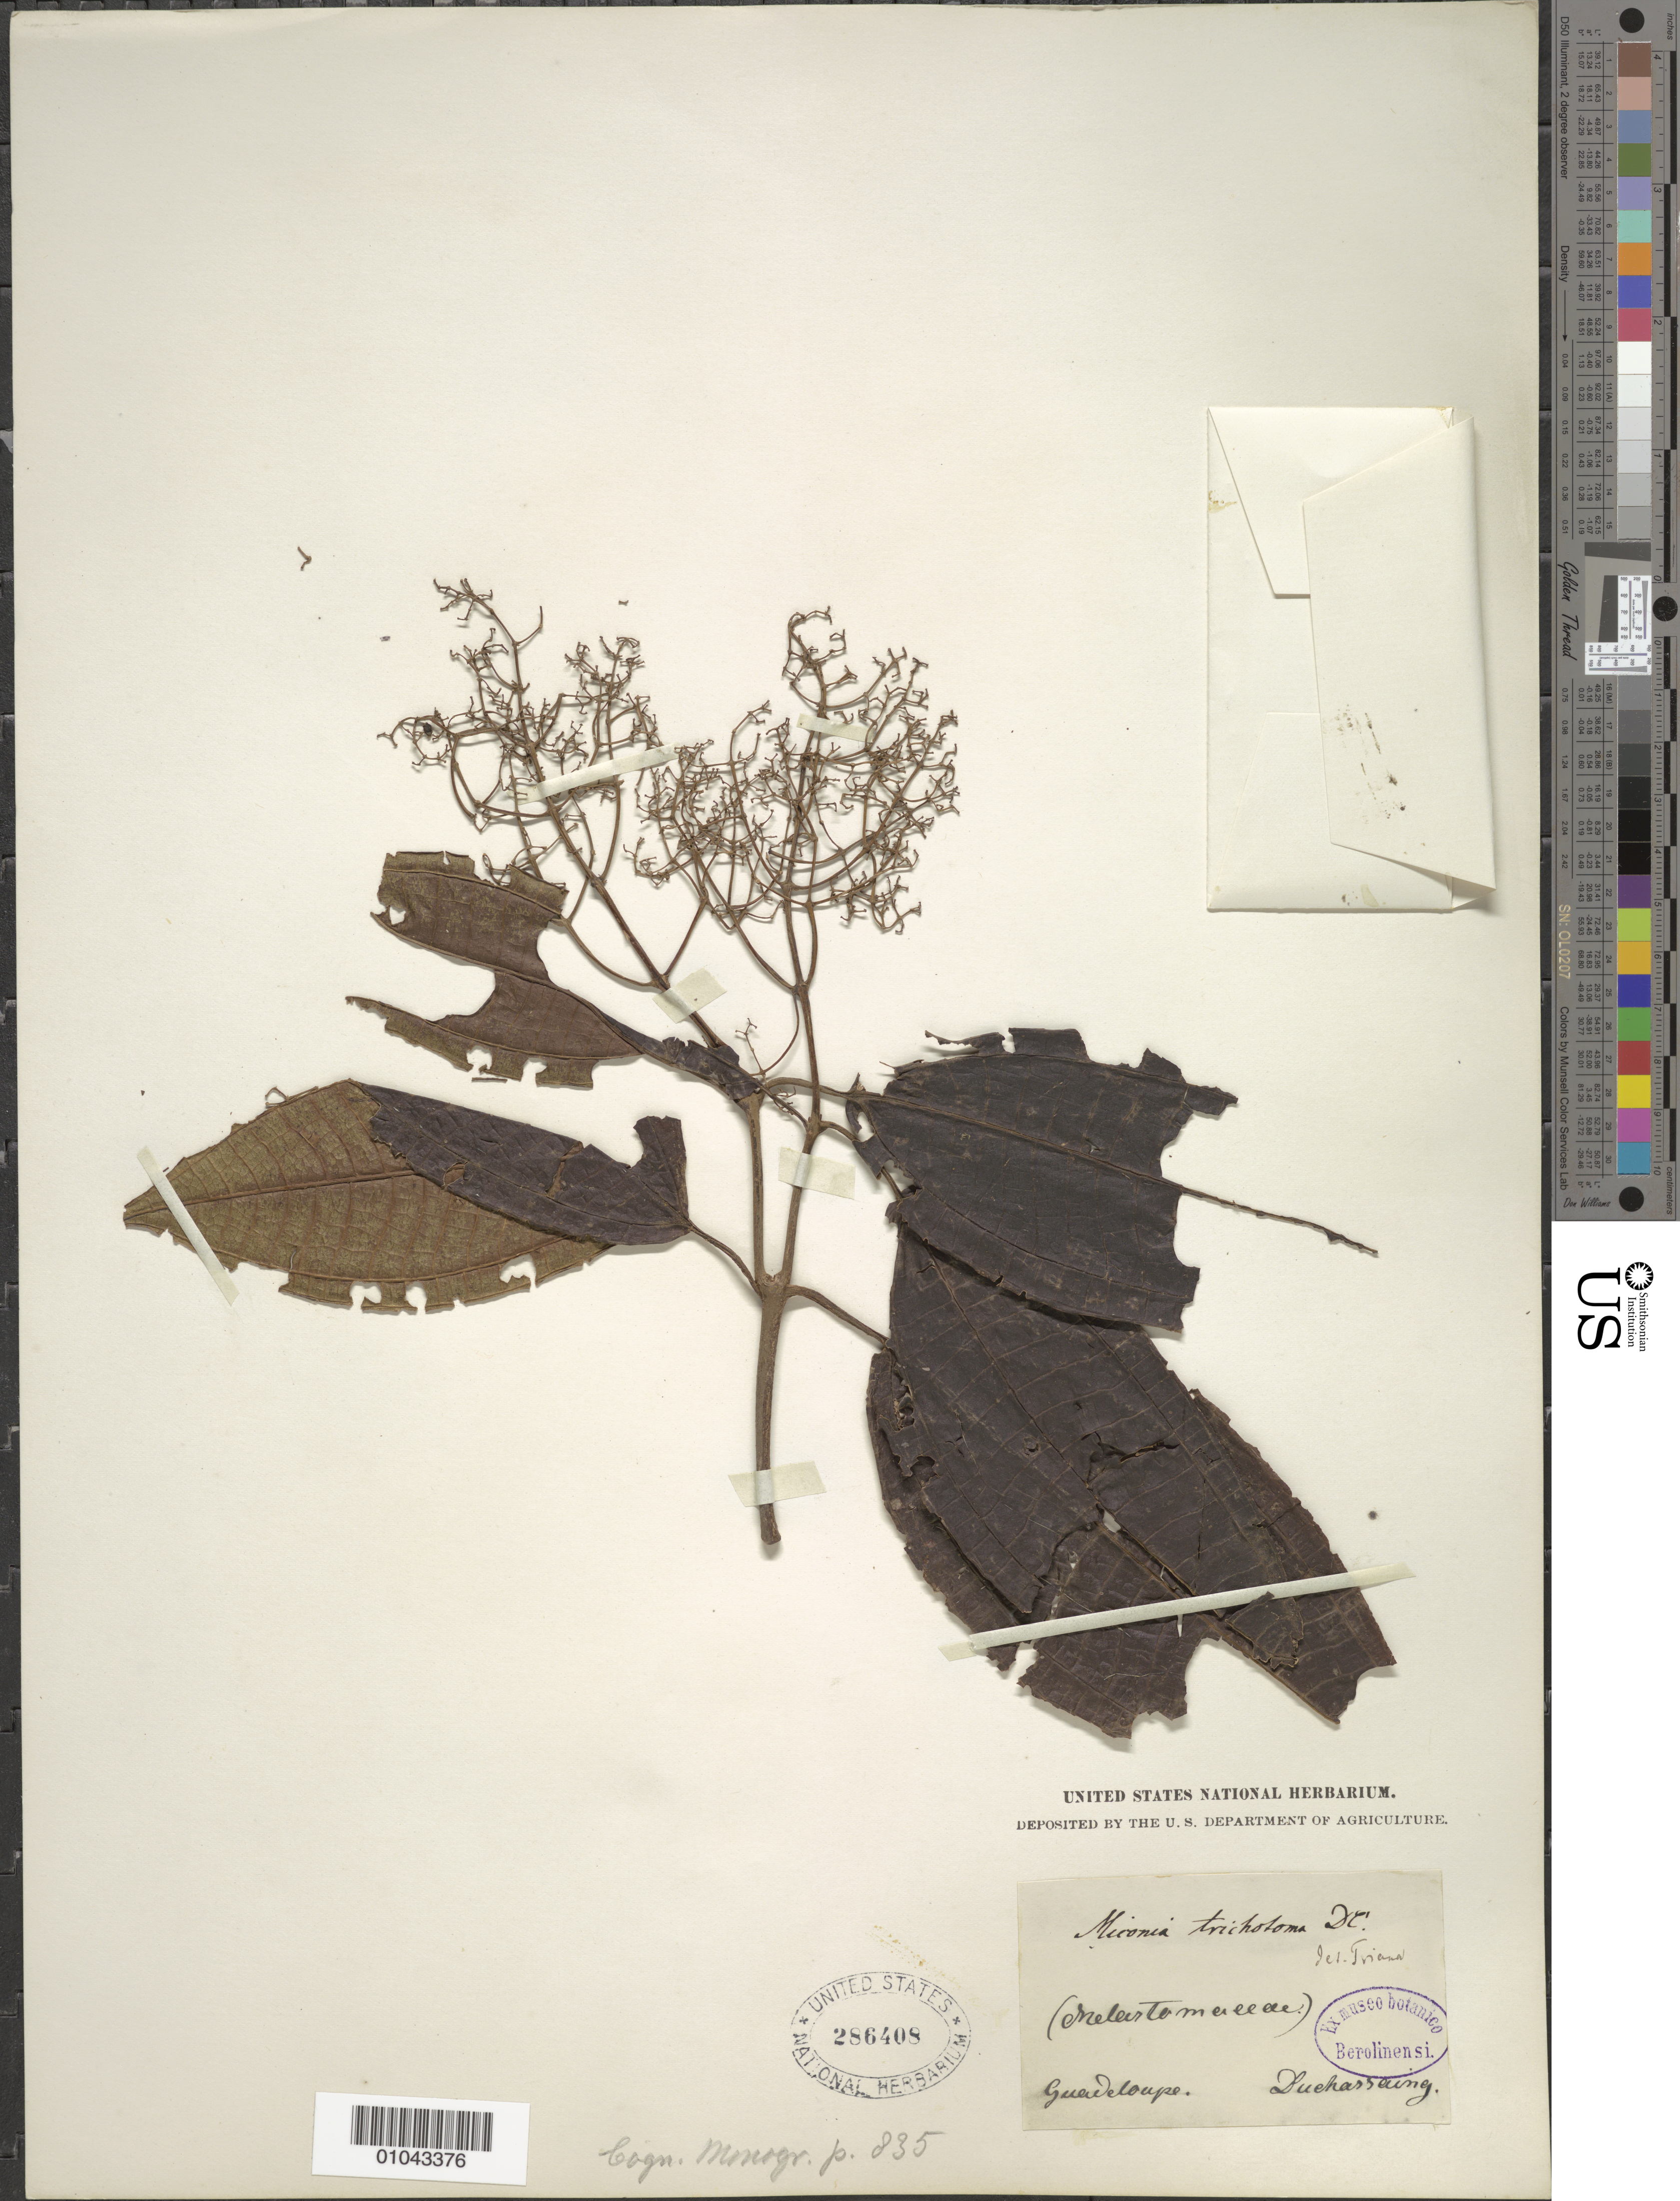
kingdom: Plantae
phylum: Tracheophyta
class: Magnoliopsida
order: Myrtales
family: Melastomataceae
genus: Miconia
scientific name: Miconia trichotoma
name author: (Desr.) DC.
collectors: -. Duchassaing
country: Guadeloupe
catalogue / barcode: US 286408